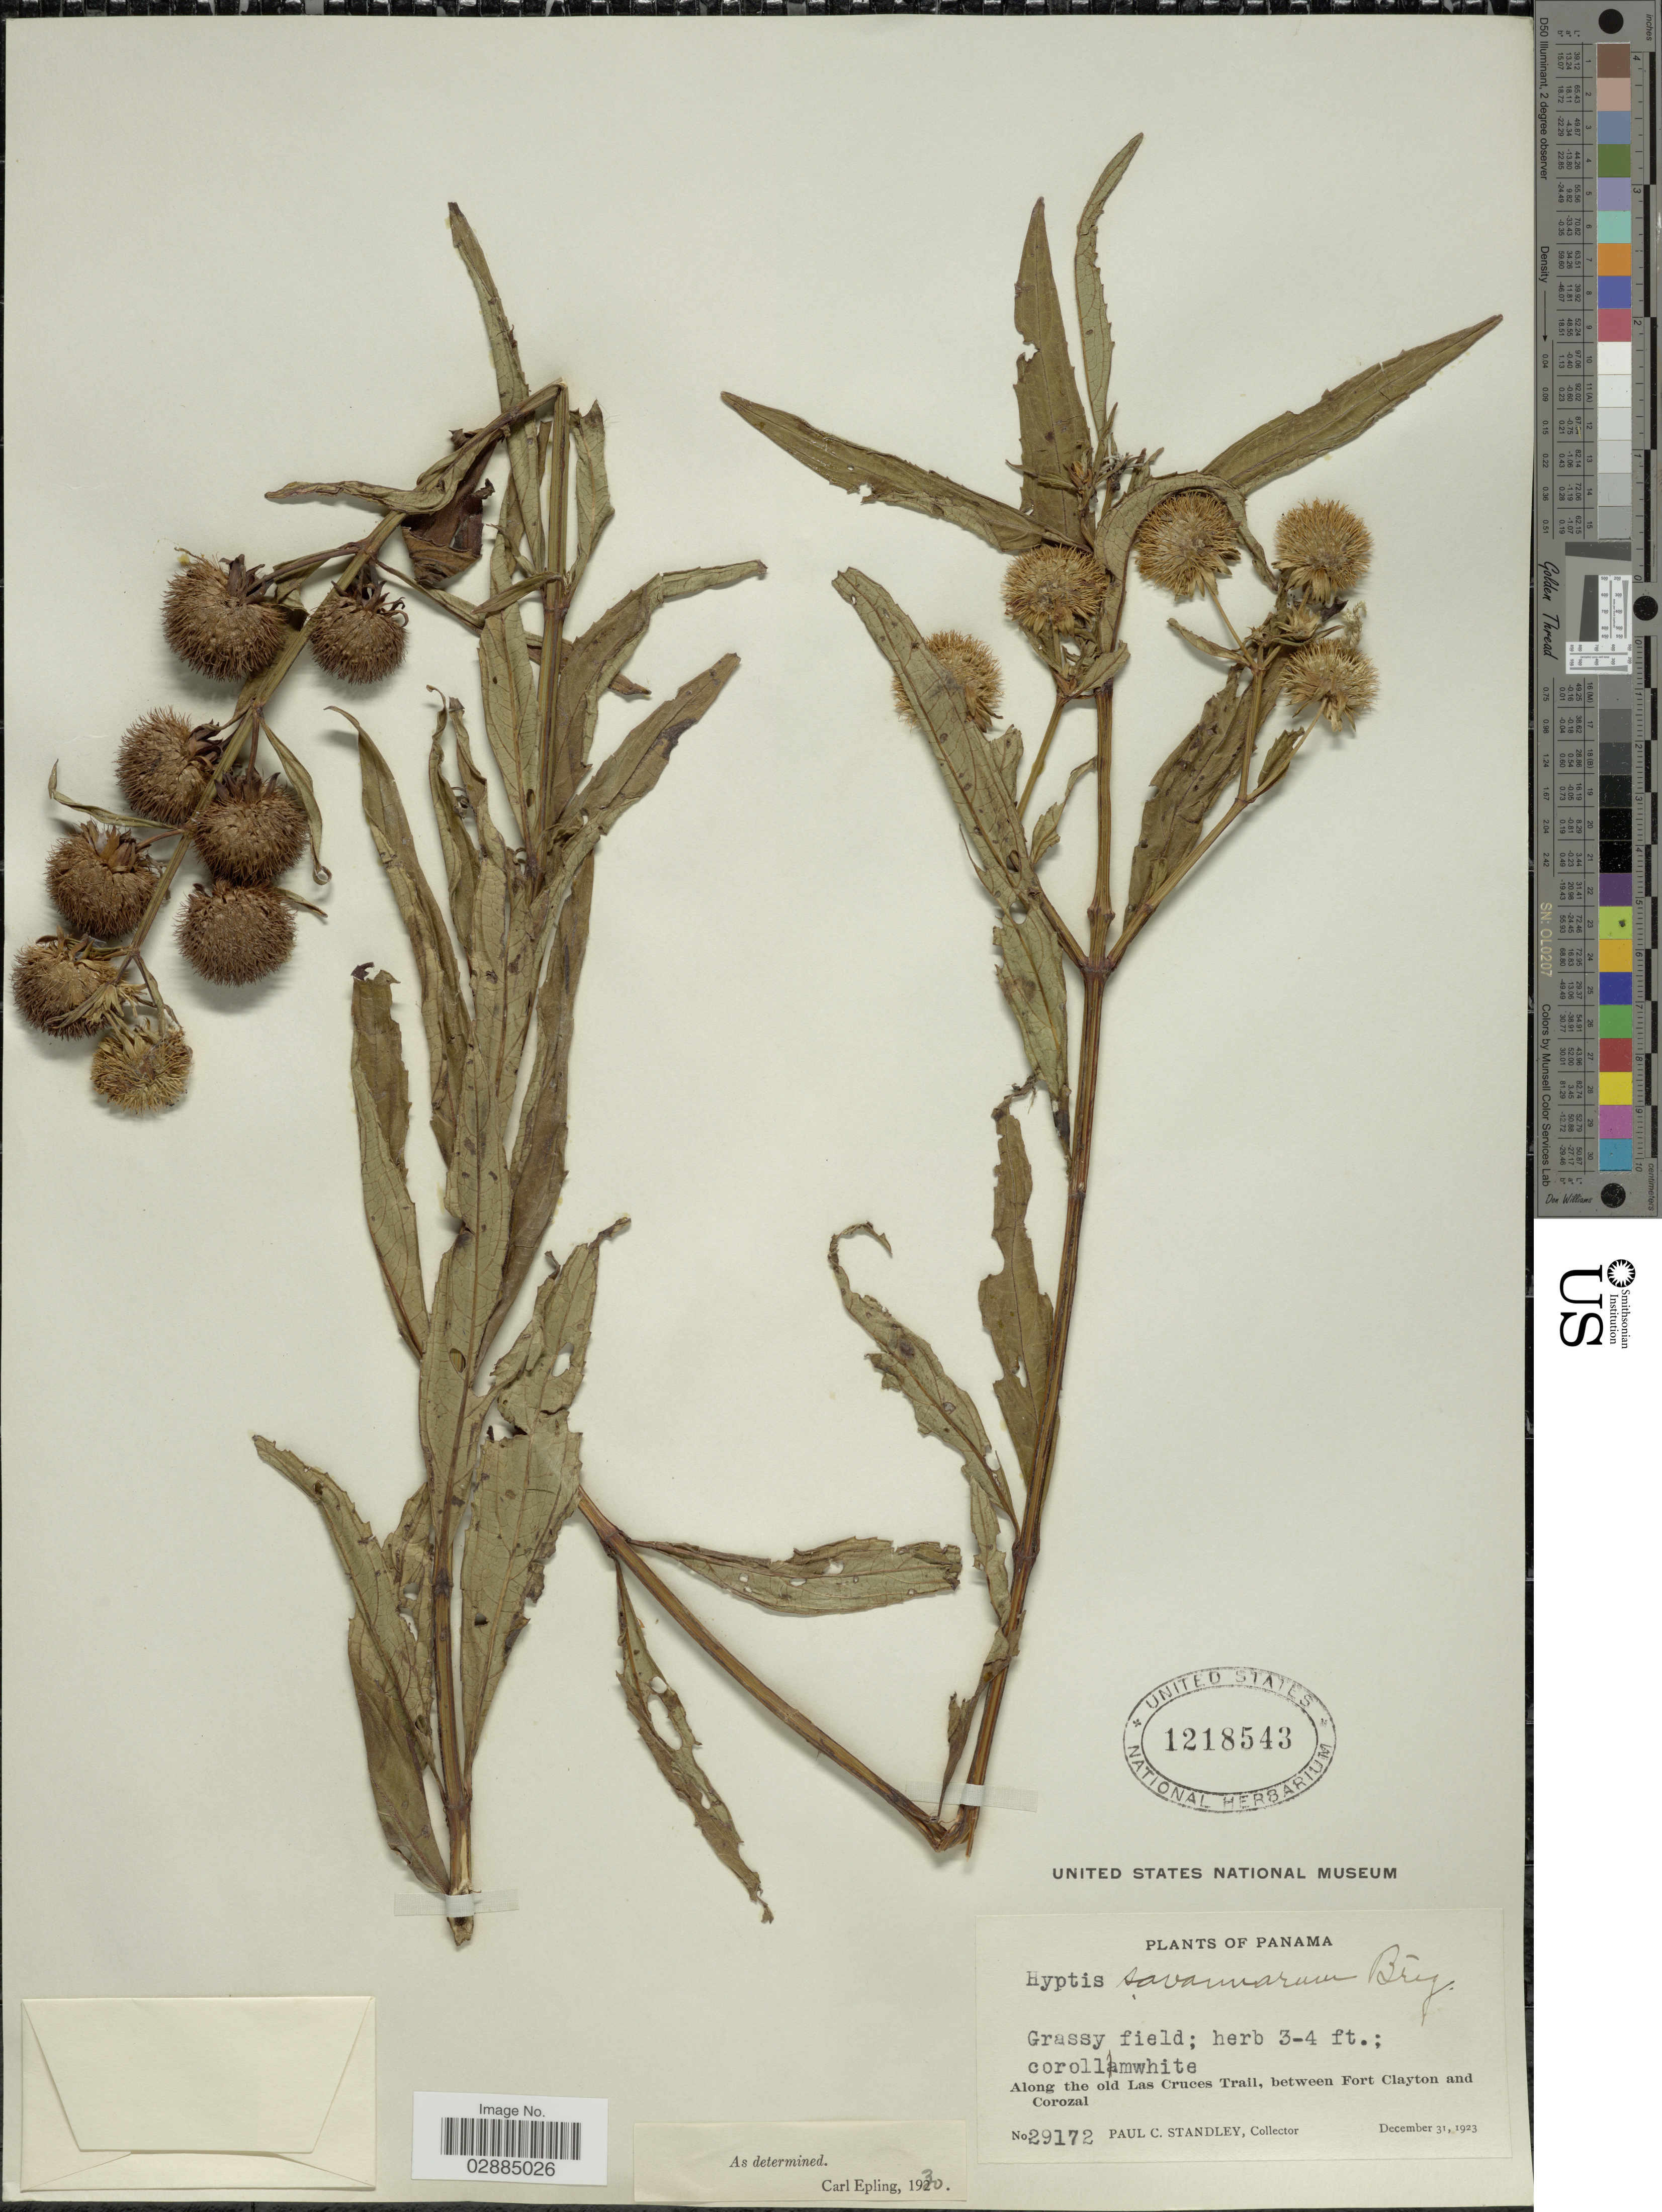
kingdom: Plantae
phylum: Tracheophyta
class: Magnoliopsida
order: Lamiales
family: Lamiaceae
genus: Hyptis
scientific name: Hyptis savannarum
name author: Briq.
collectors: P. C. Standley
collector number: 29172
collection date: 1923-12-31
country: Panama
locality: Along the old Las Cruces Trail, between Fort Clayton and Corozal.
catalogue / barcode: US 1218543